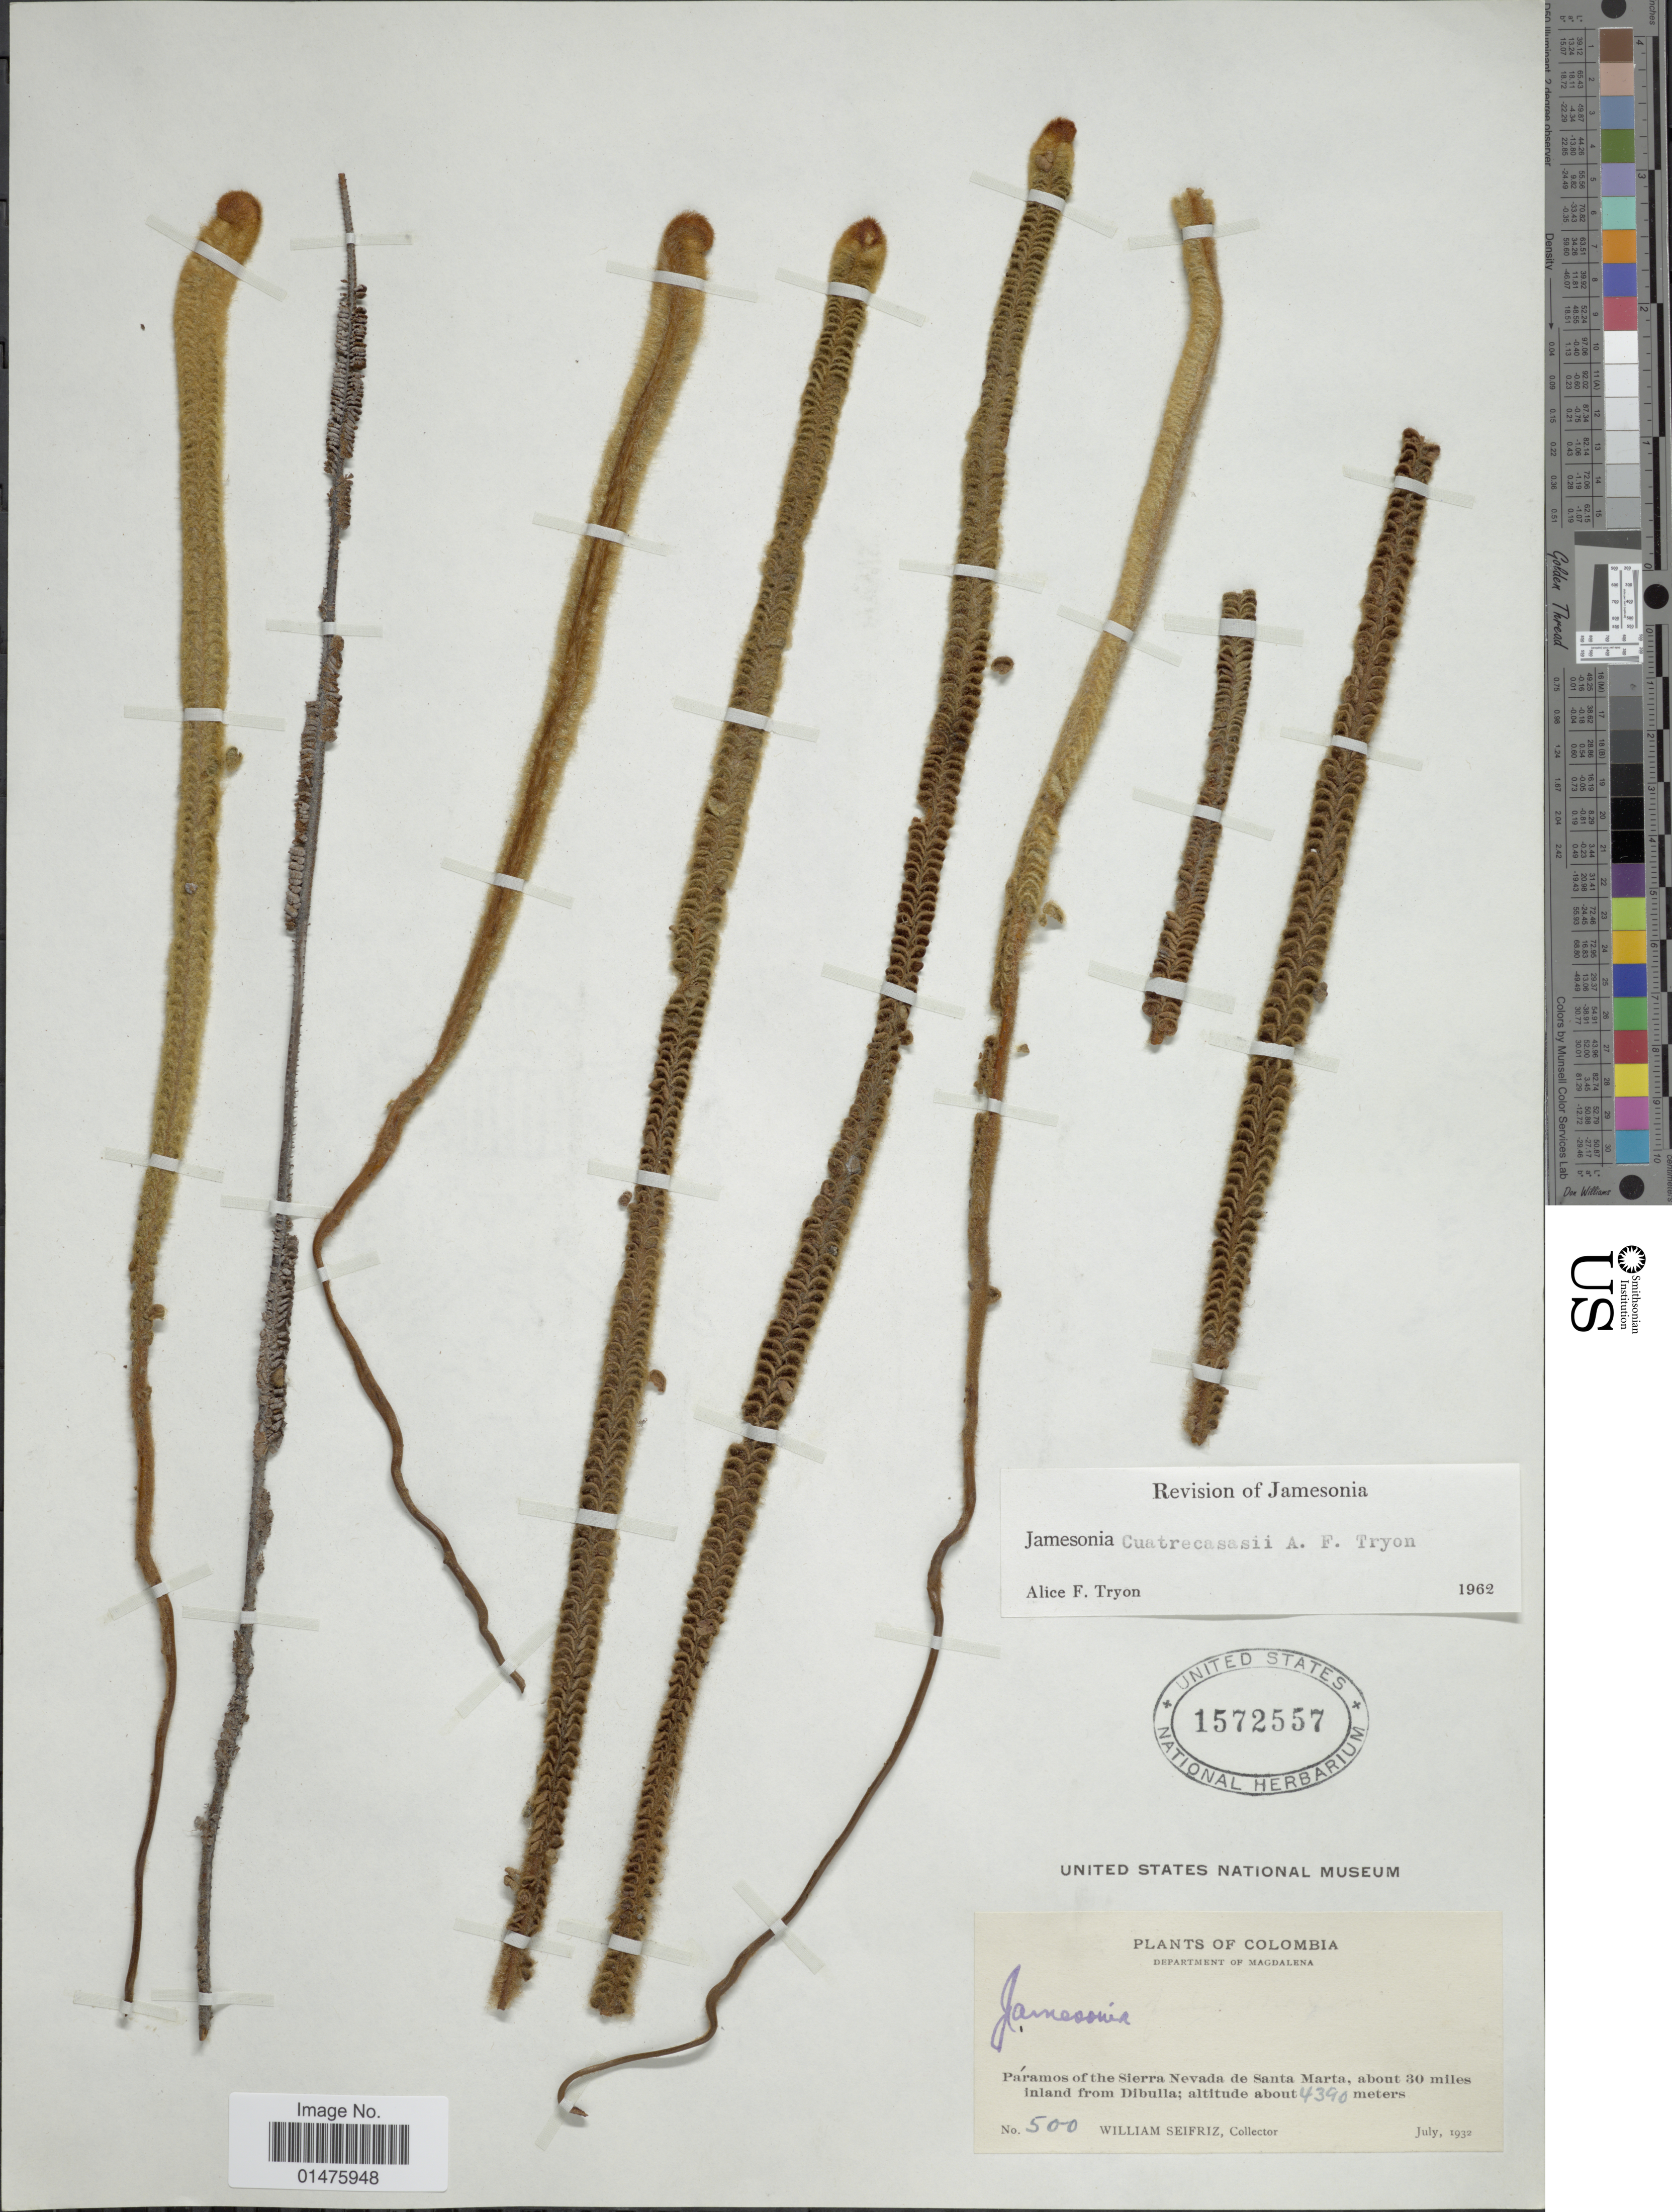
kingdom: Plantae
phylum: Tracheophyta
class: Polypodiopsida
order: Polypodiales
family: Pteridaceae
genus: Jamesonia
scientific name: Jamesonia cuatrecasasii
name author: A.F. Tryon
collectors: W. Seifriz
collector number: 500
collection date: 1932-07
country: Colombia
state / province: Magdalena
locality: Department of Magdalena, Páramo of the SIerra Nevada de Santa Marta, about 30 miles inland from Dibulla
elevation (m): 4390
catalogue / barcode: US 1572557